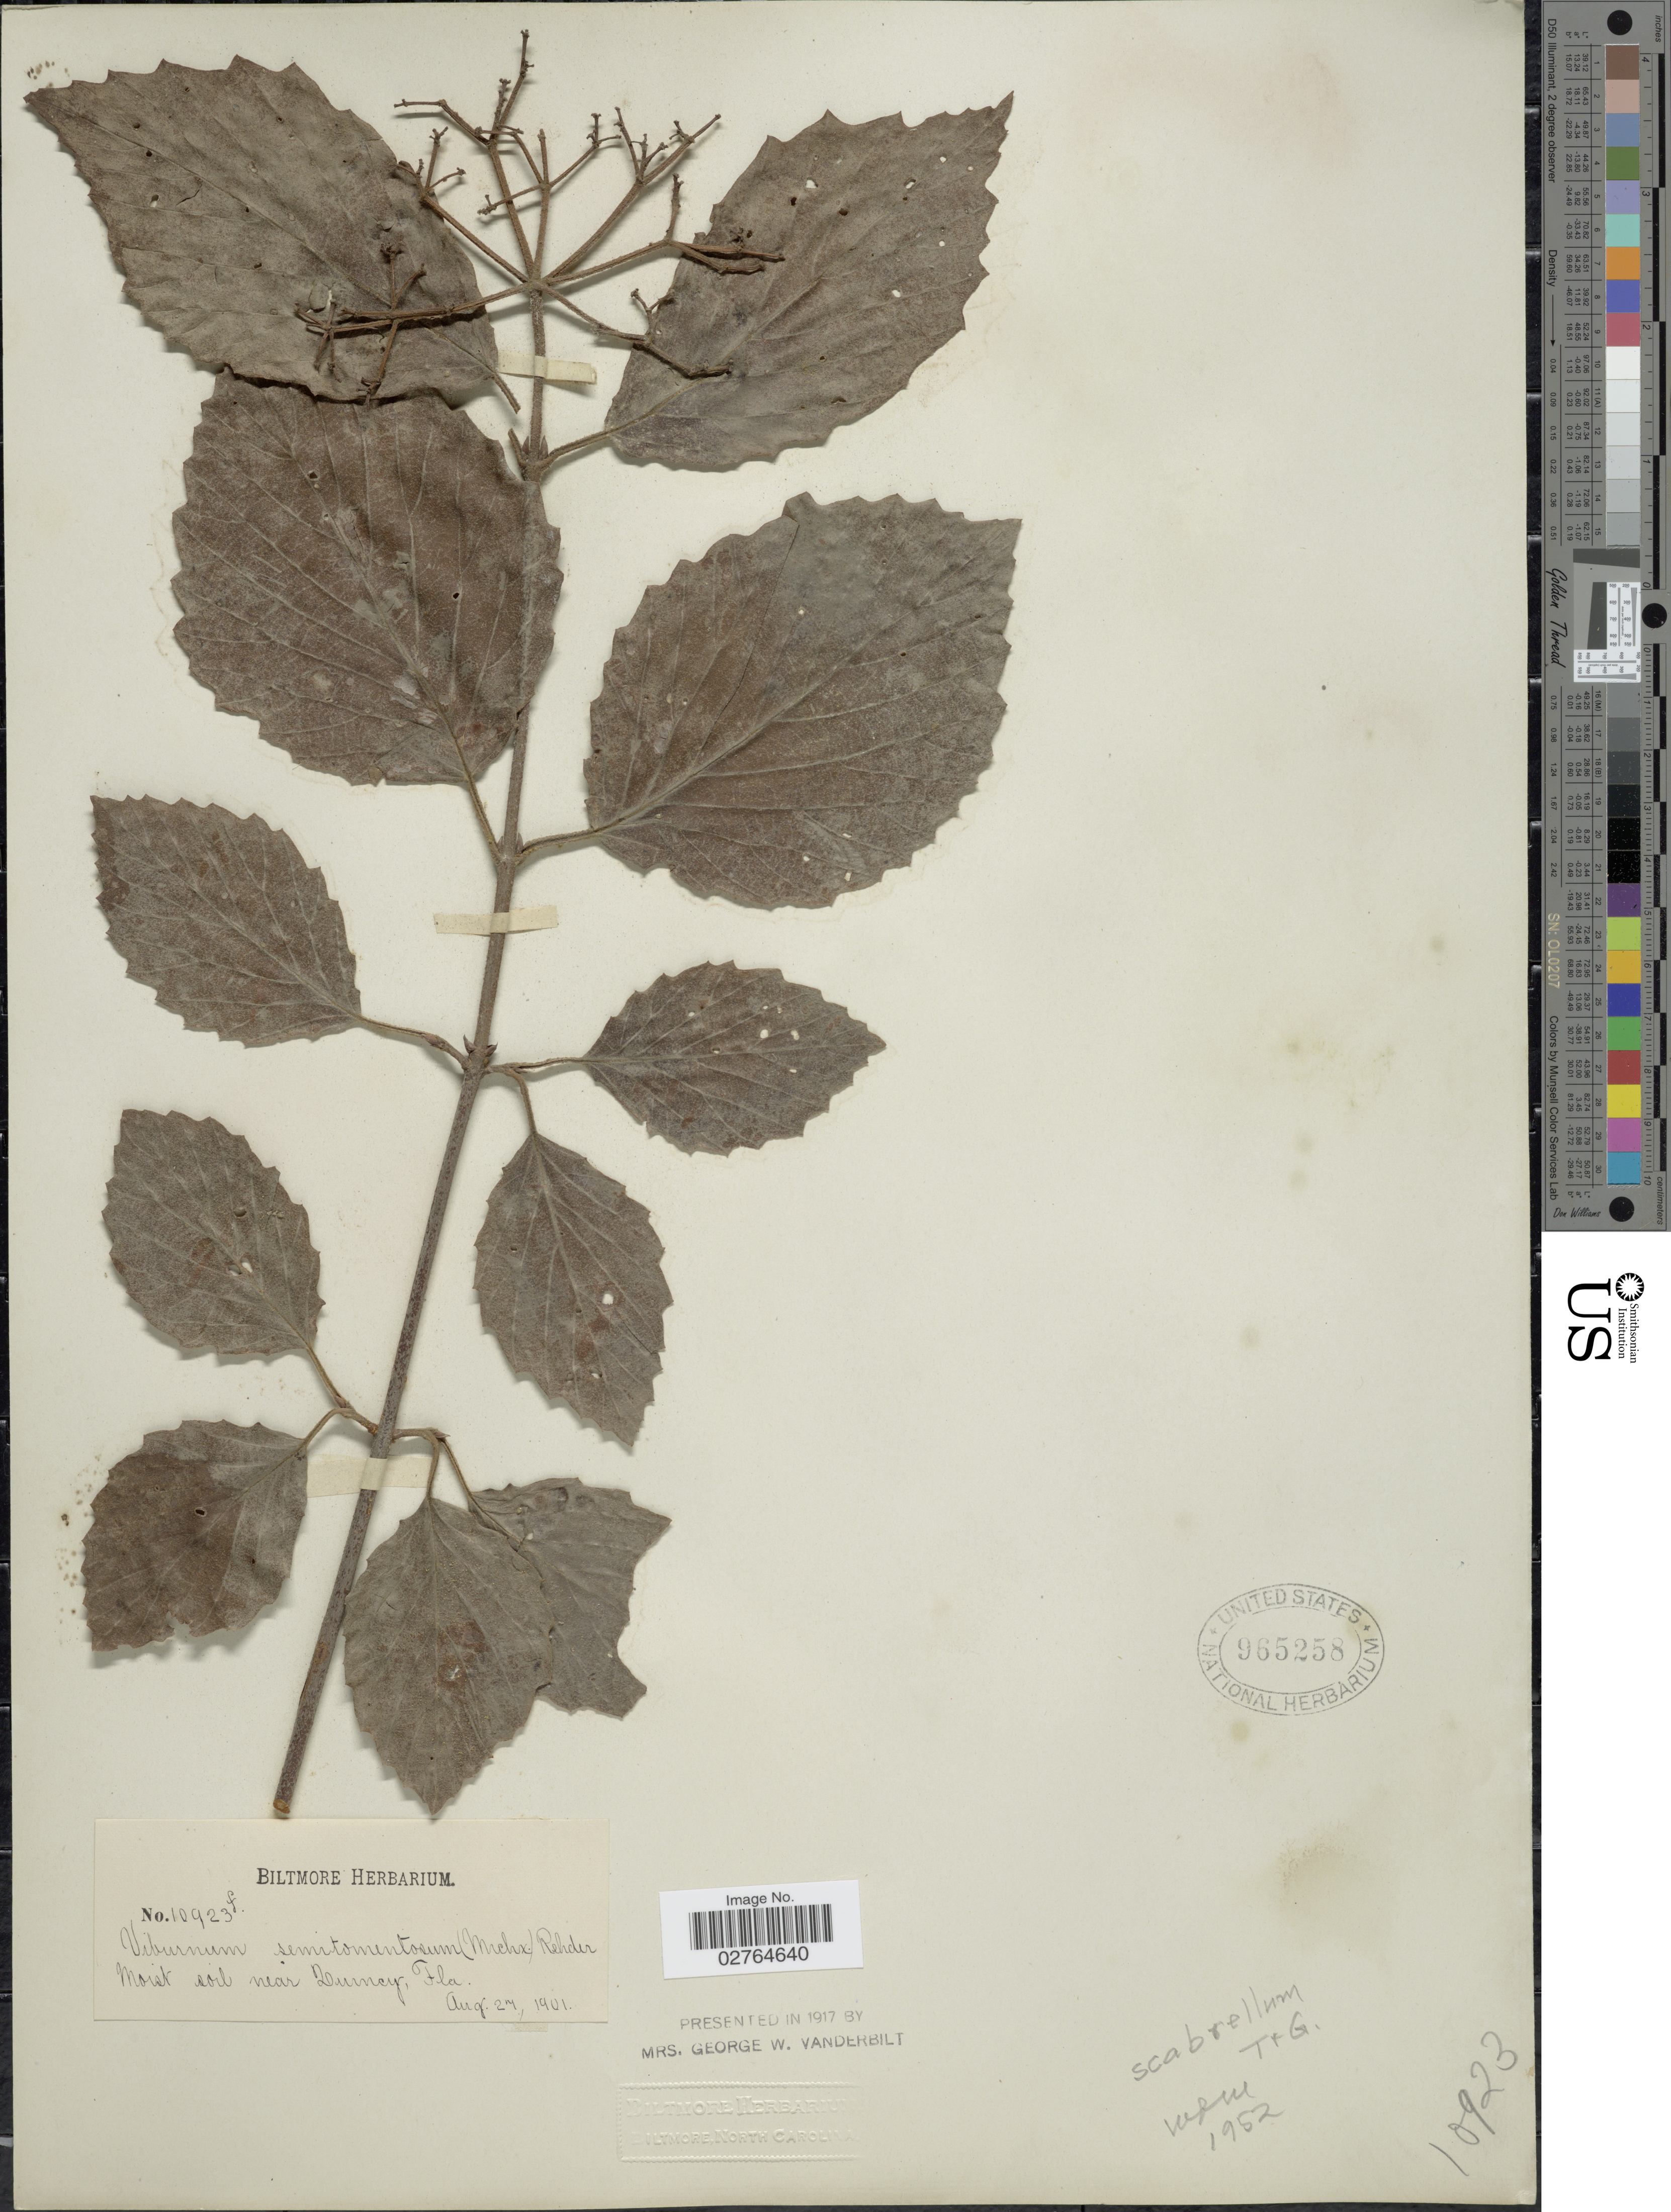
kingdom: Plantae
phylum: Tracheophyta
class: Magnoliopsida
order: Dipsacales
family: Viburnaceae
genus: Viburnum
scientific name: Viburnum scabrellum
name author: (Torr. & A. Gray) Chapm.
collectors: ex herb. Biltmore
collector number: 10923f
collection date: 1901-08-27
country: United States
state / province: Florida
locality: Moist soil near Quincy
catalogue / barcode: US 965258